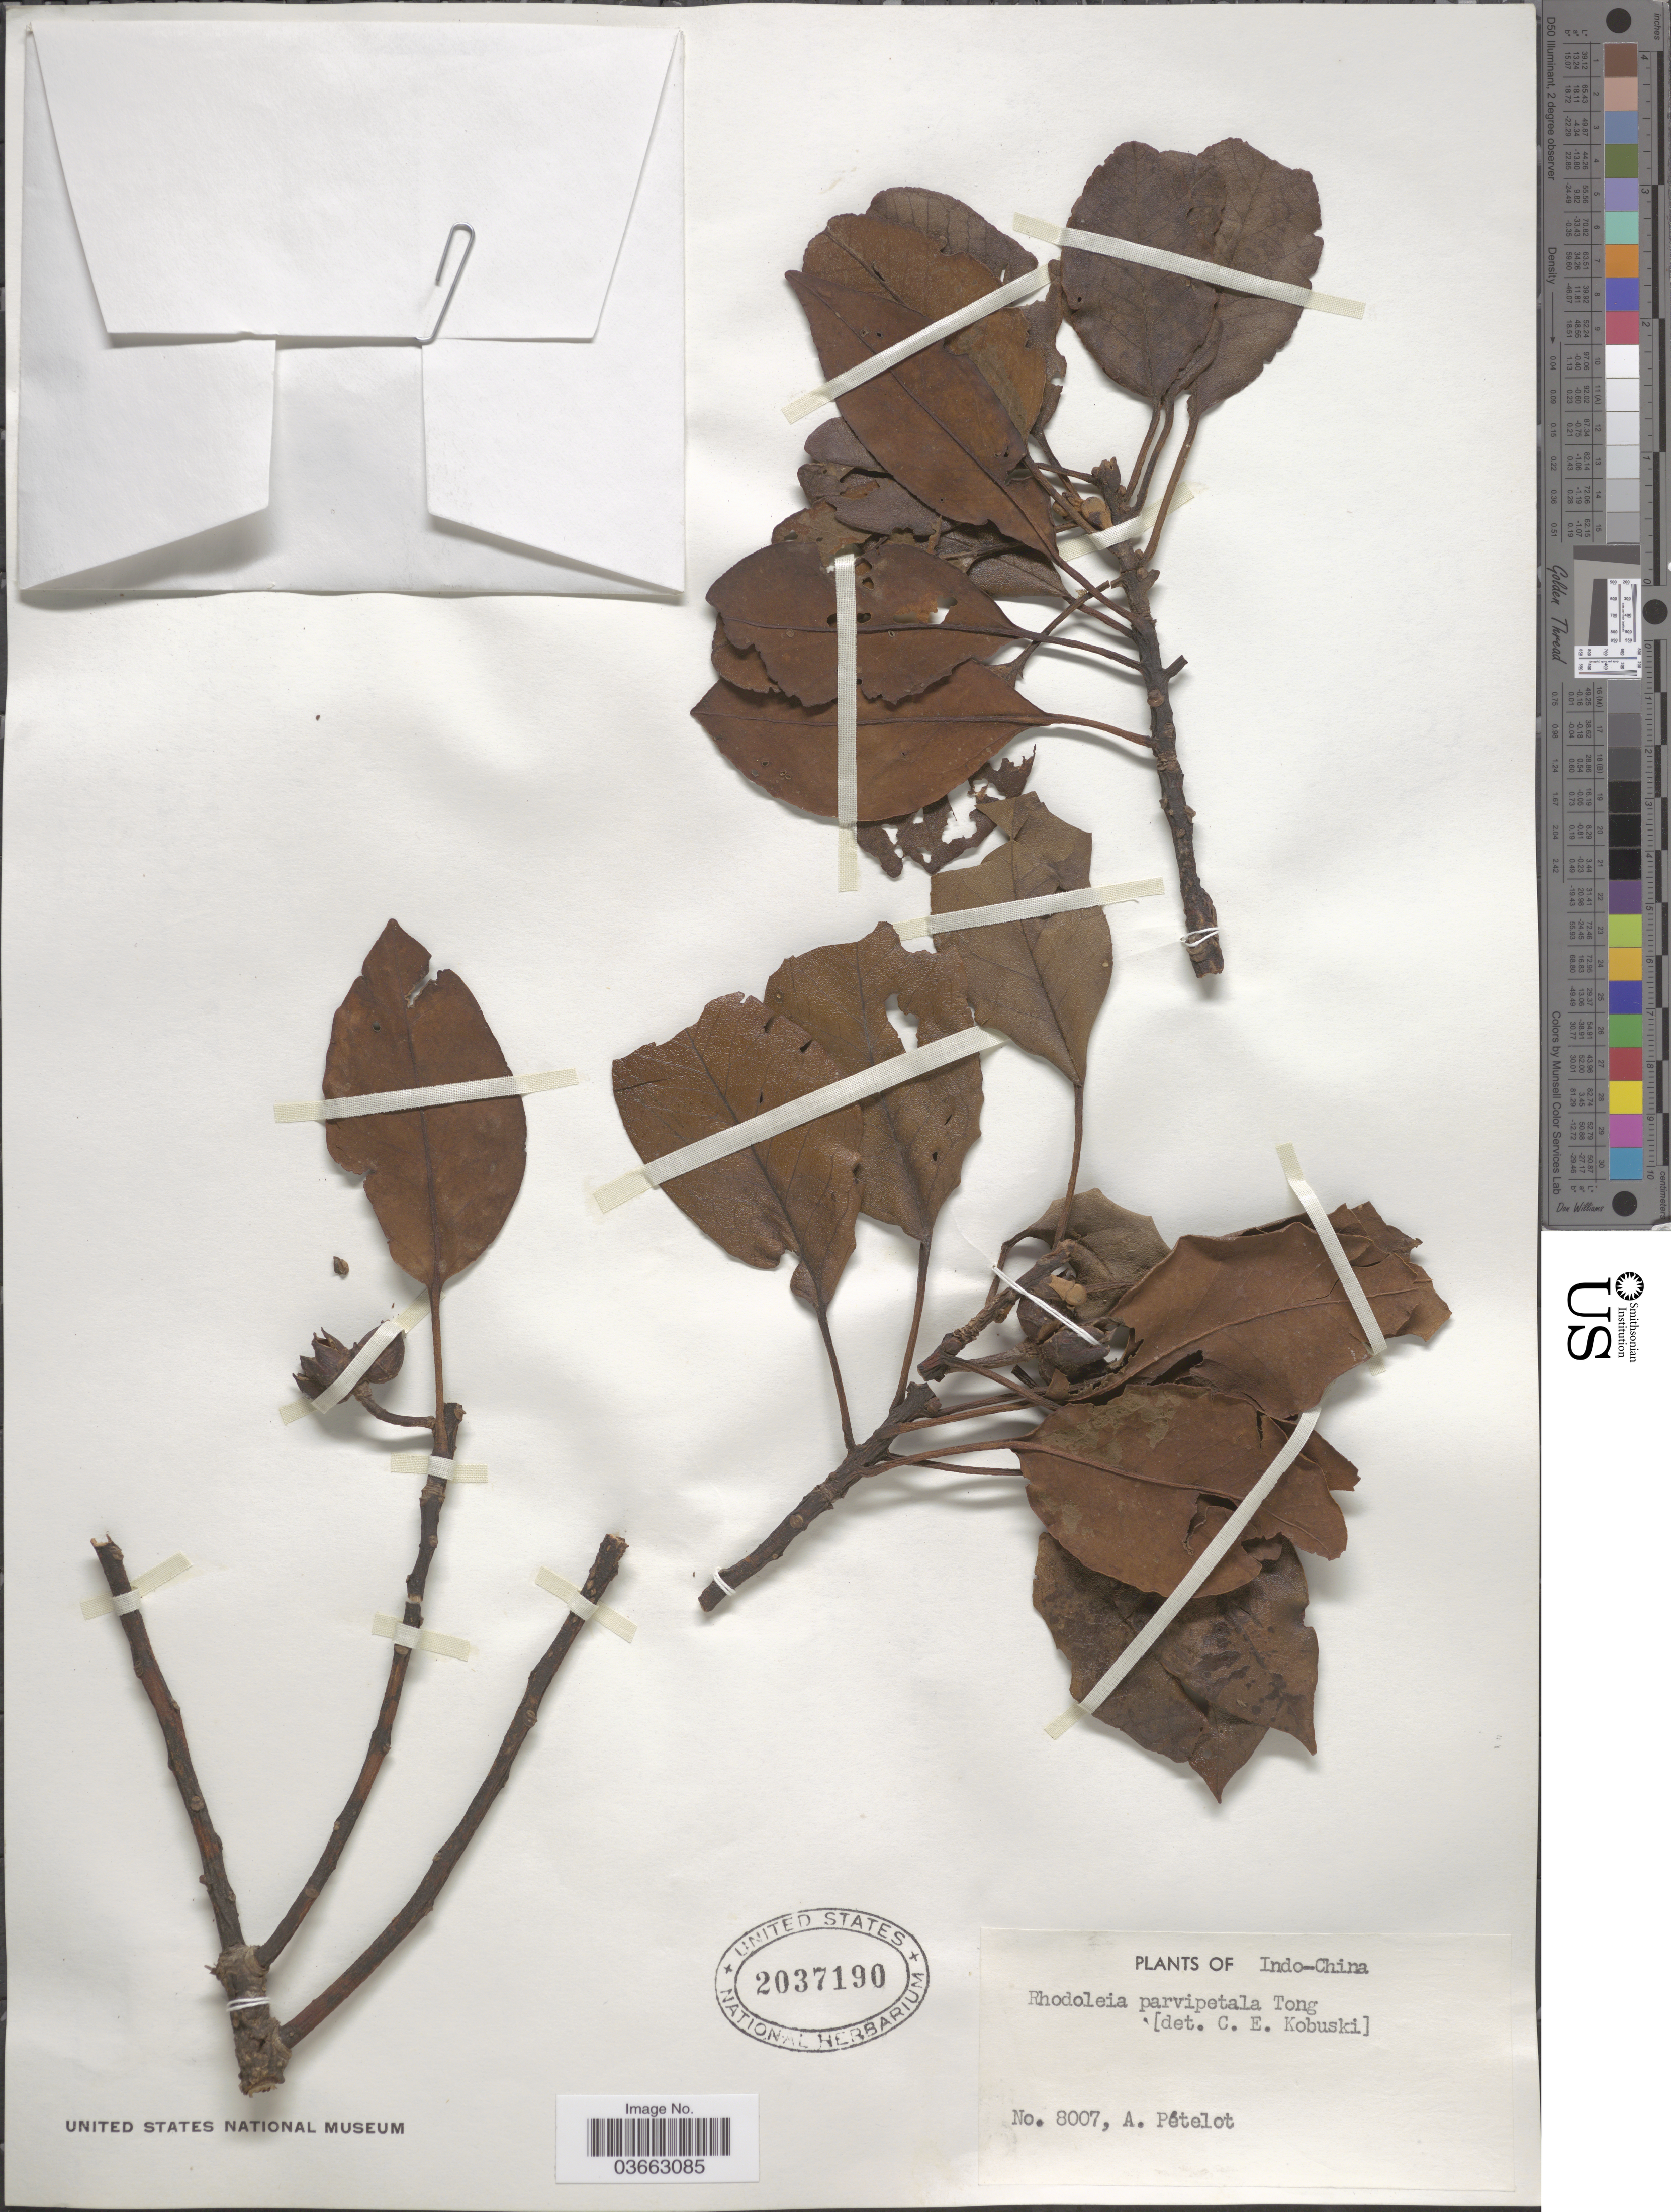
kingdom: Plantae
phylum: Tracheophyta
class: Magnoliopsida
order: Saxifragales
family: Hamamelidaceae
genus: Rhodoleia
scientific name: Rhodoleia parvipetala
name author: Tong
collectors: A. Petelot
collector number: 8007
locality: Indo-China.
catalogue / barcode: US 2037190